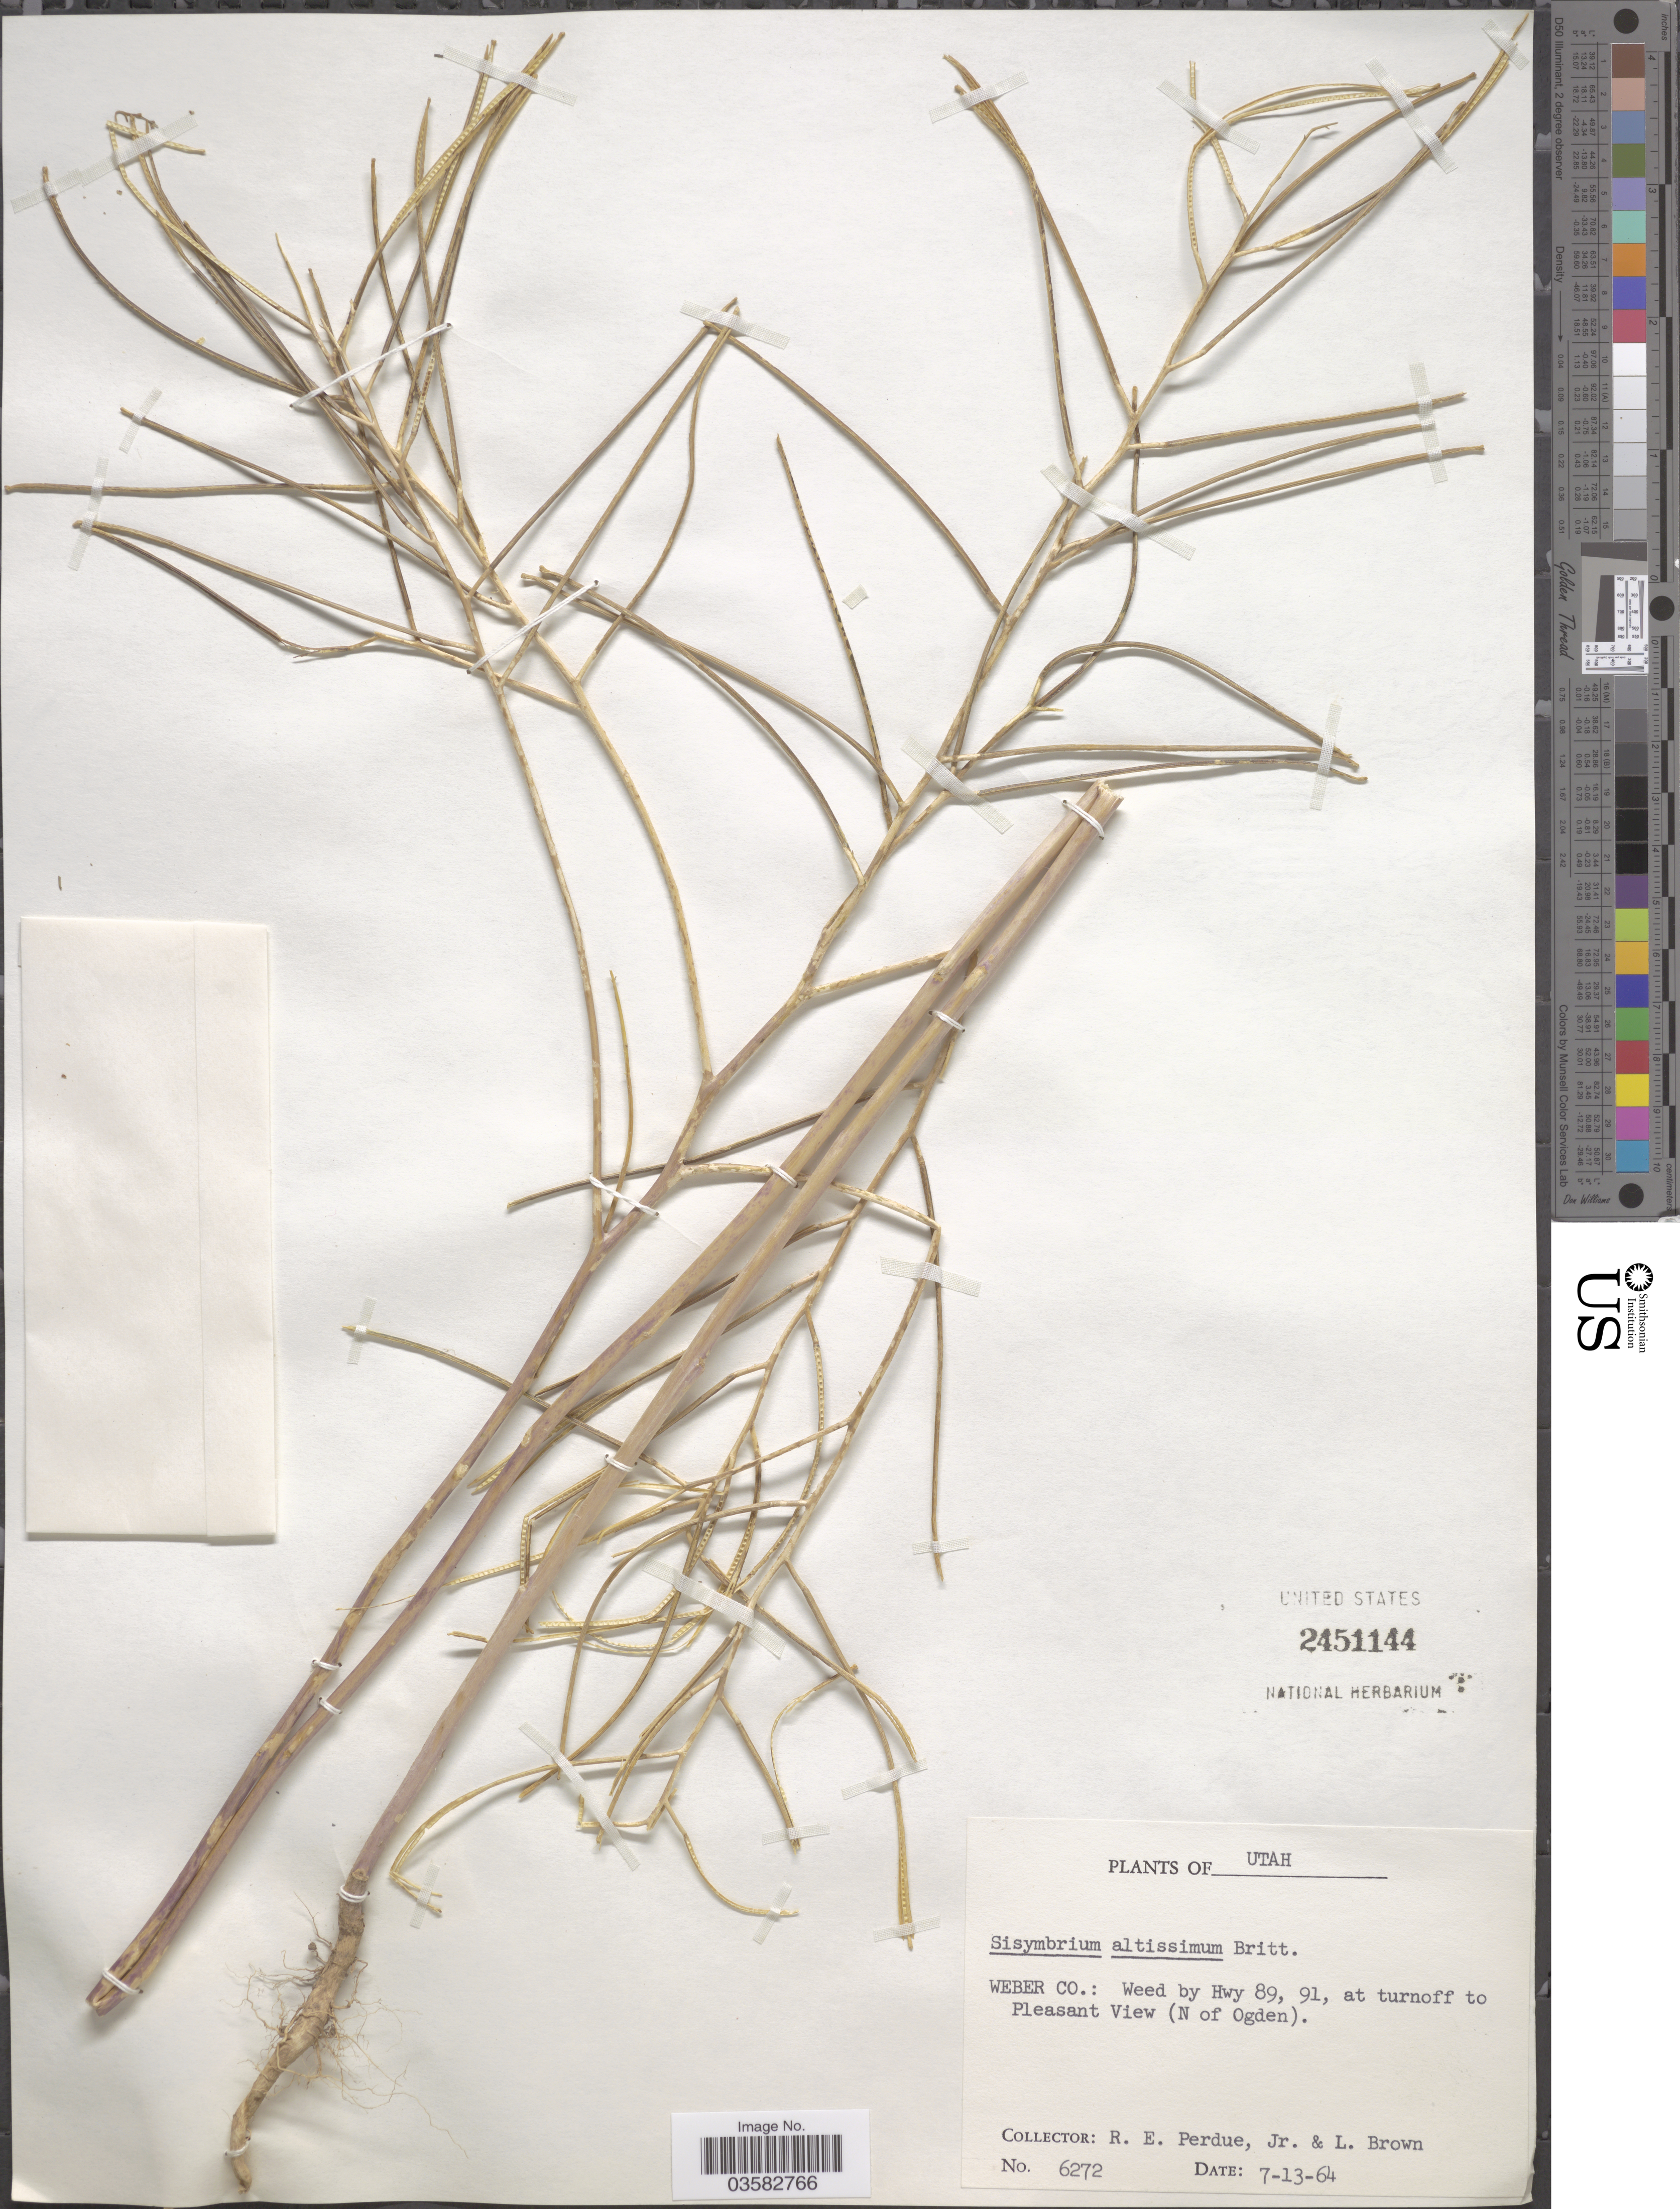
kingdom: Plantae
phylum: Tracheophyta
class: Magnoliopsida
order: Brassicales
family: Brassicaceae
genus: Sisymbrium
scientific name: Sisymbrium altissimum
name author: L.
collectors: R. E. Perdue & L. Brown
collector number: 6272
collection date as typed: Transcribed d/m/y: 13/7/64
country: United States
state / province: Utah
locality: Weber Co.: Weed by Hwy 89, 91, at turnoff to Pleasant View (N of Ogden).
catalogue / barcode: US 2451144